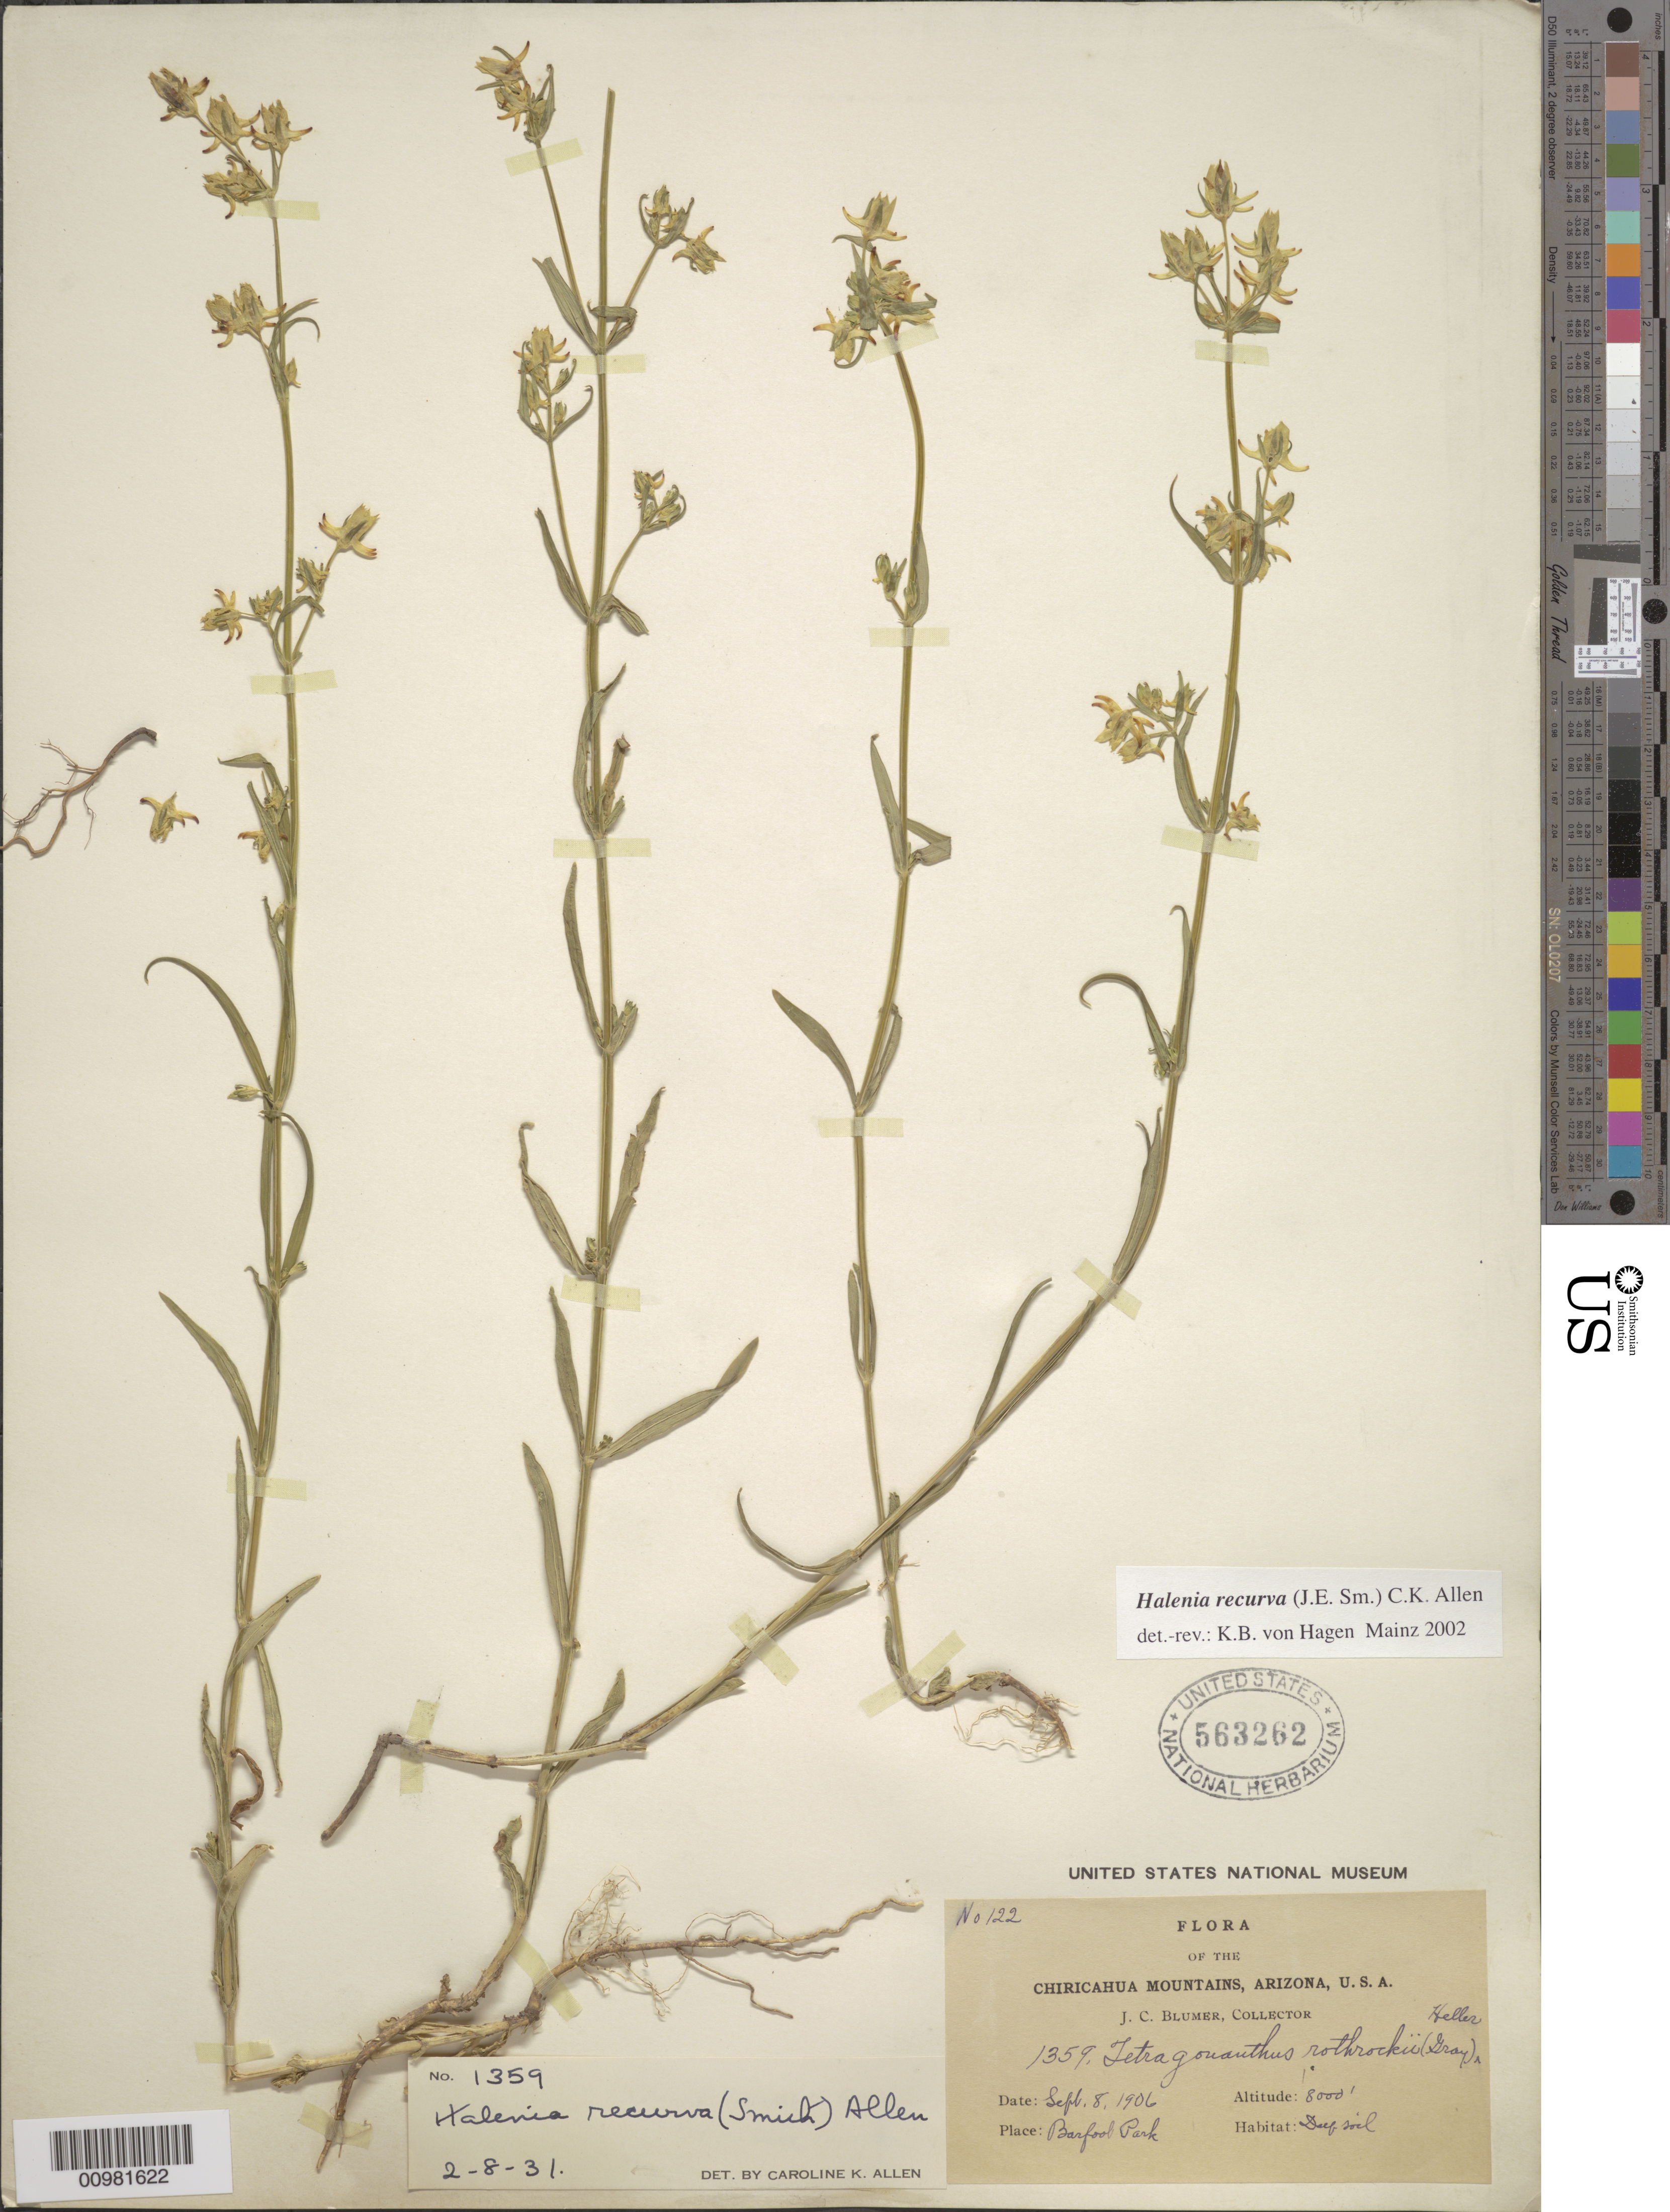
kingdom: Plantae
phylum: Tracheophyta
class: Magnoliopsida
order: Gentianales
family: Gentianaceae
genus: Halenia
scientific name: Halenia recurva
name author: (Sm.) C.K. Allen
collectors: J. C. Blumer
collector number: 1359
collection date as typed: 08 Sep 1906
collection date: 1906-09-08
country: United States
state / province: Arizona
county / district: Cochise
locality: Chiricahua Mts, Barfoot Park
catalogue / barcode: US 563262